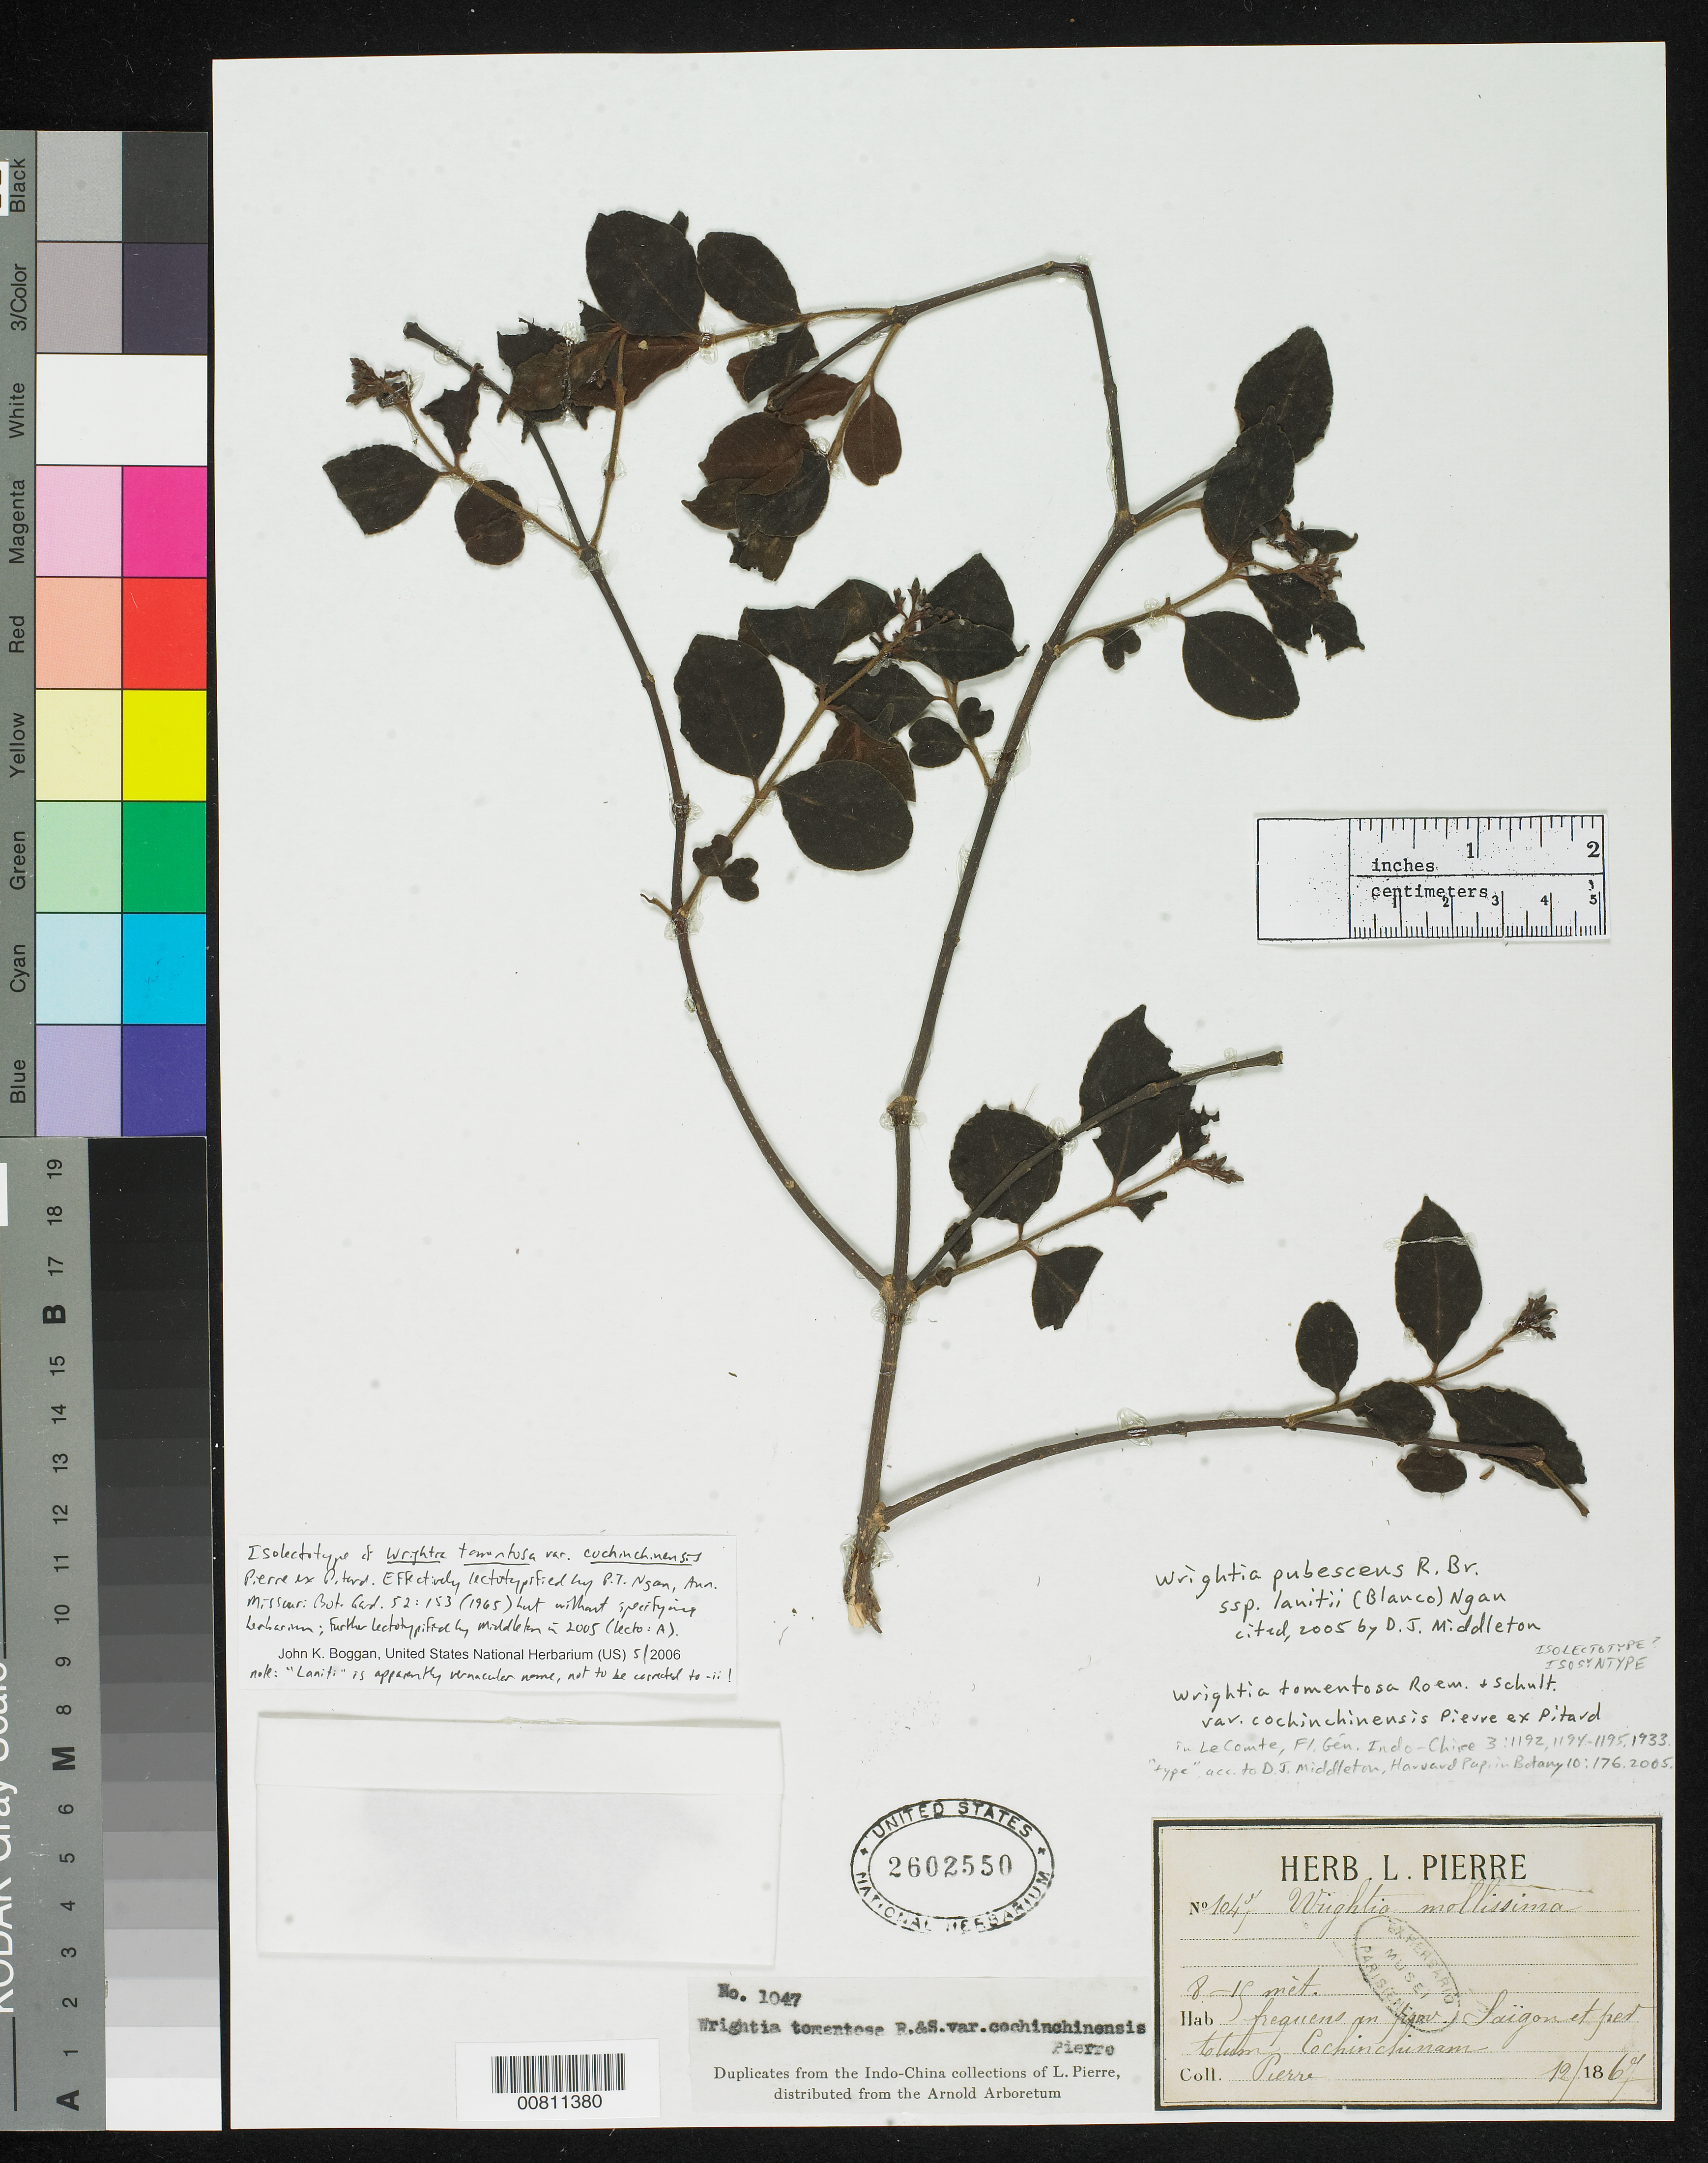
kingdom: Plantae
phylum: Tracheophyta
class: Magnoliopsida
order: Gentianales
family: Apocynaceae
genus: Wrightia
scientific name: Wrightia tomentosa var. cochinchinensis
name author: Pierre ex Pit. in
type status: Isolectotype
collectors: J. Pierre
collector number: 1047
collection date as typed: Dec 1867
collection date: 1867-12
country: Vietnam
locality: Frequens an prov. Saigon et [illegible] totum Cochinchinam.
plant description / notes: Cited as subsp. "lanitii" by Middleton (2005) but "laniti" is apparently a vernacular name, not to be corrected to "lanitii".; Effectively lectotypified by P.T. Ngan, Ann. Missouri Bot. Gard. 52: 153 (1965) but without specifying a herbarium.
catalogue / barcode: US 2602550